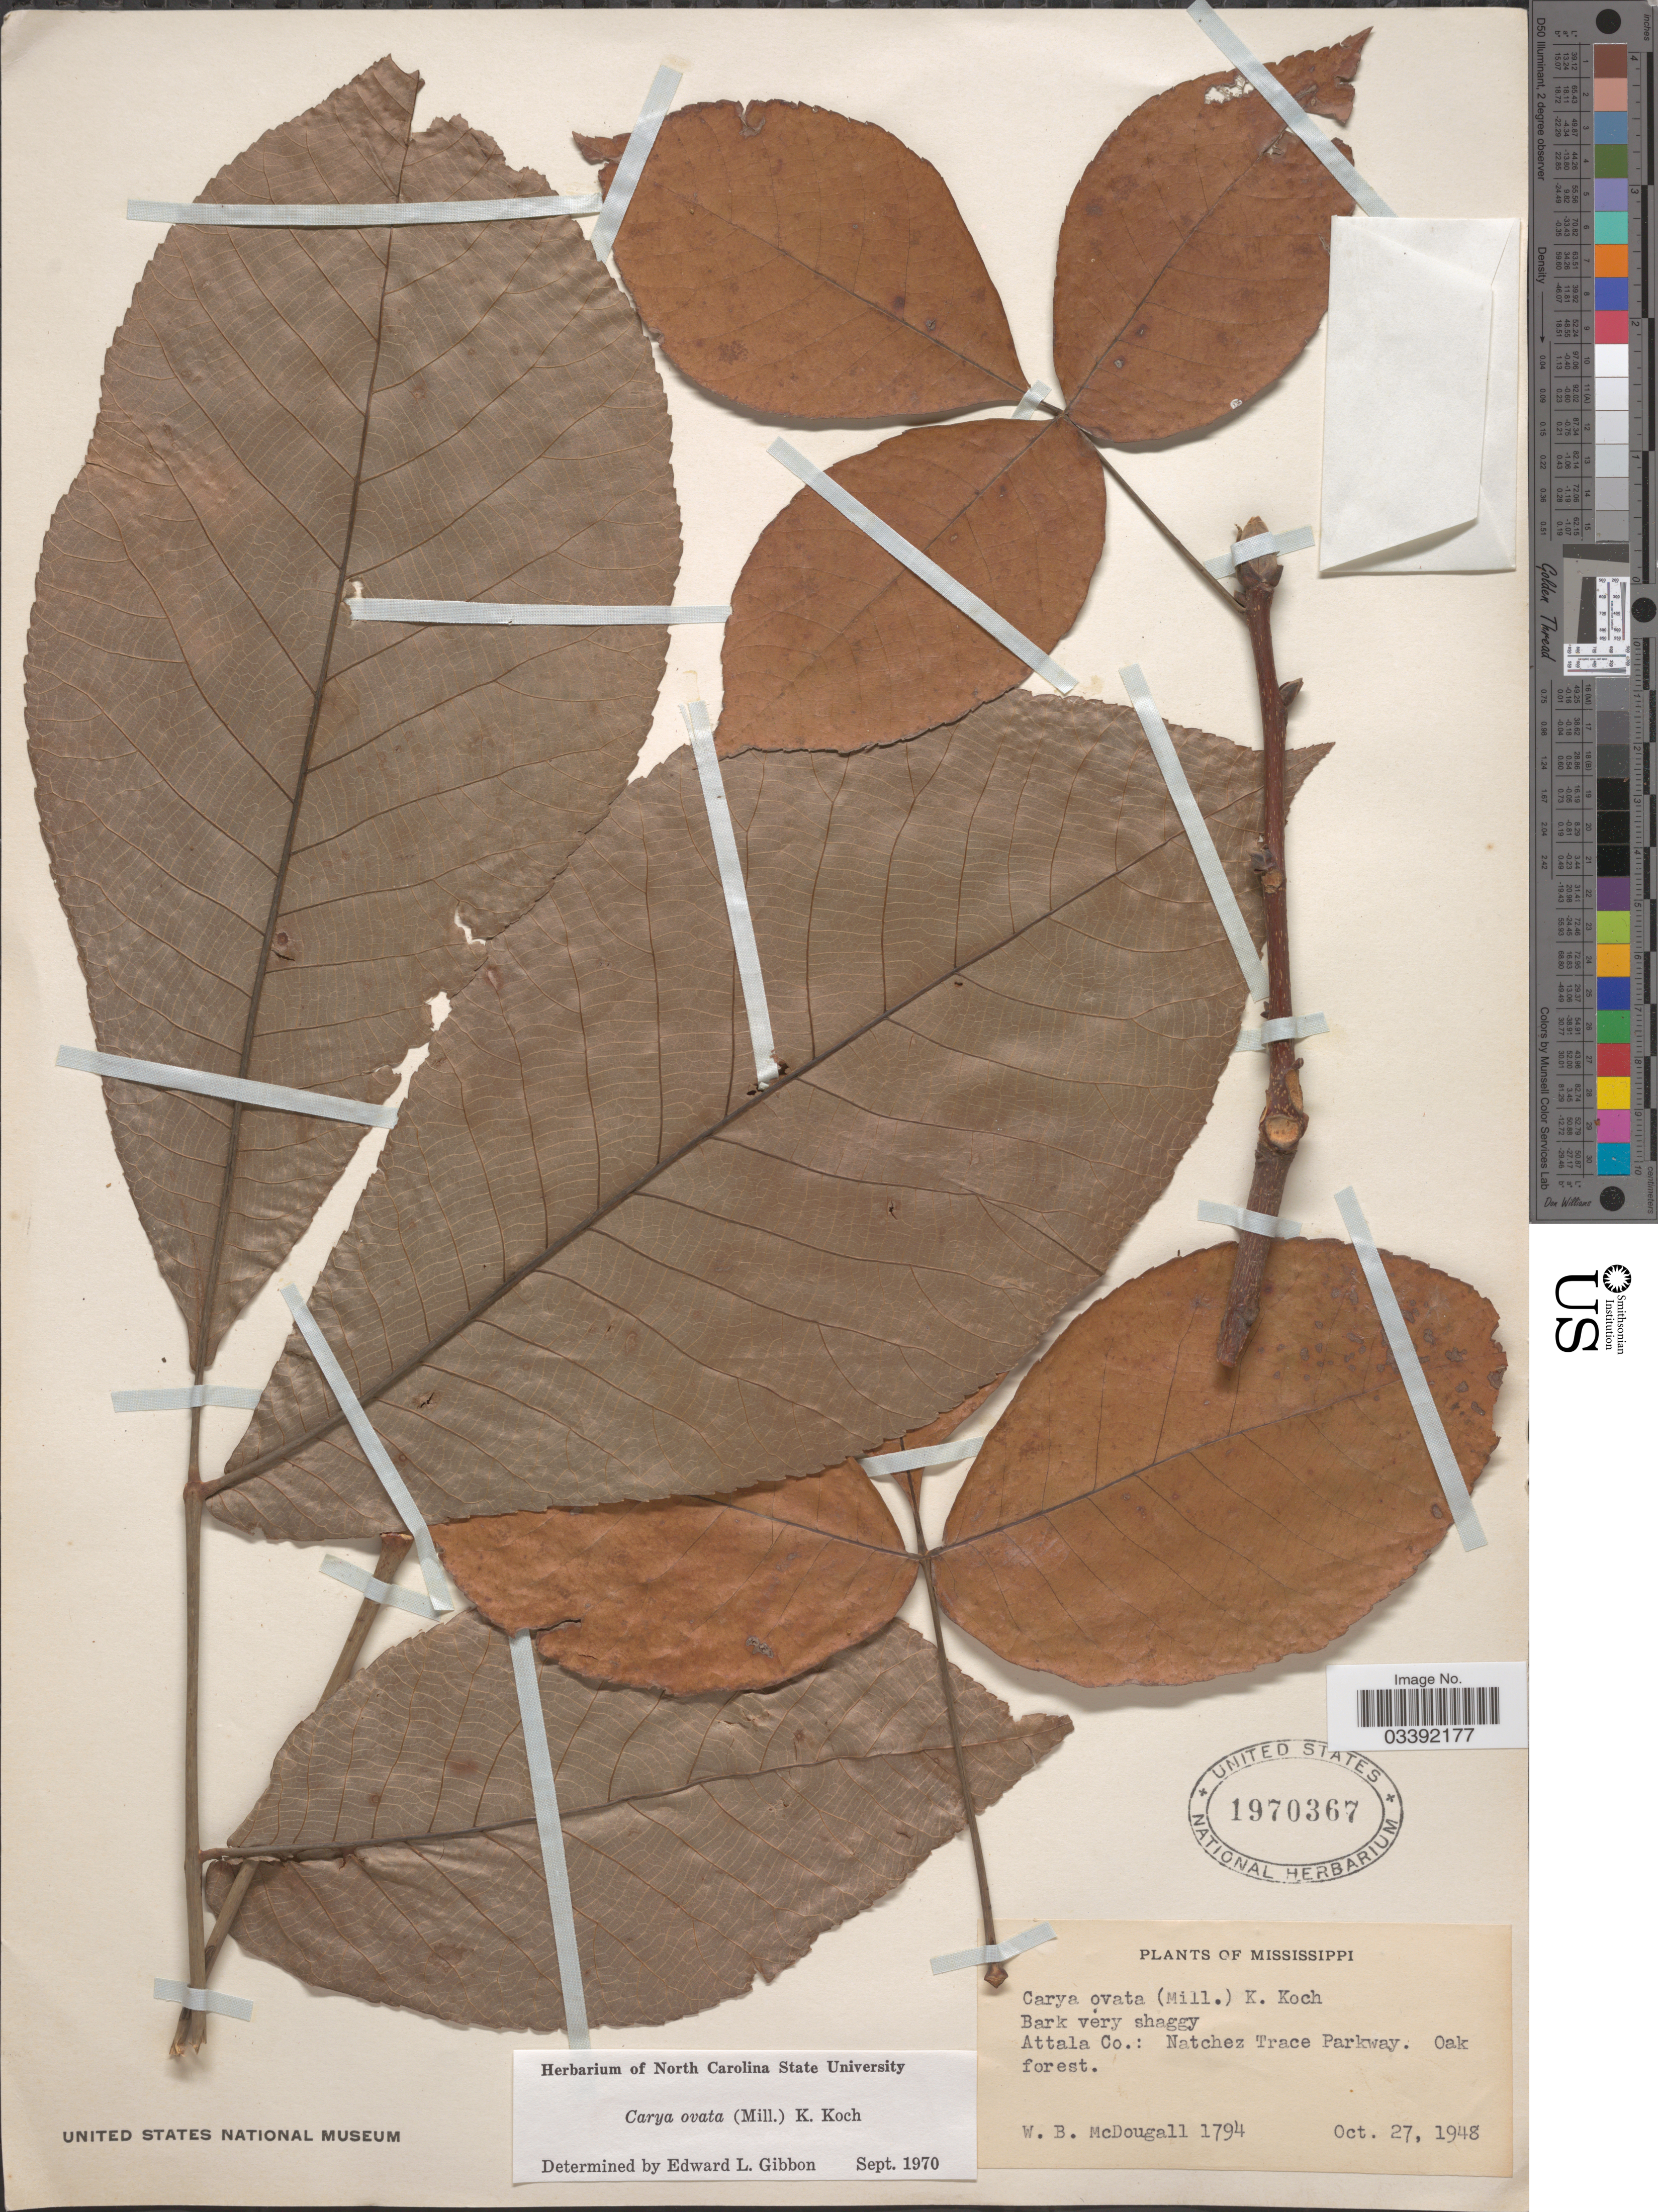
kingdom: Plantae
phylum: Tracheophyta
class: Magnoliopsida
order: Fagales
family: Juglandaceae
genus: Carya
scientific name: Carya ovata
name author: (Mill.) K. Koch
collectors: W. B. McDougall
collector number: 1794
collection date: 1948-10-27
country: United States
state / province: Mississippi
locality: Attala Co.: Natchez Trace Parkway.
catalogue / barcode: US 1970367